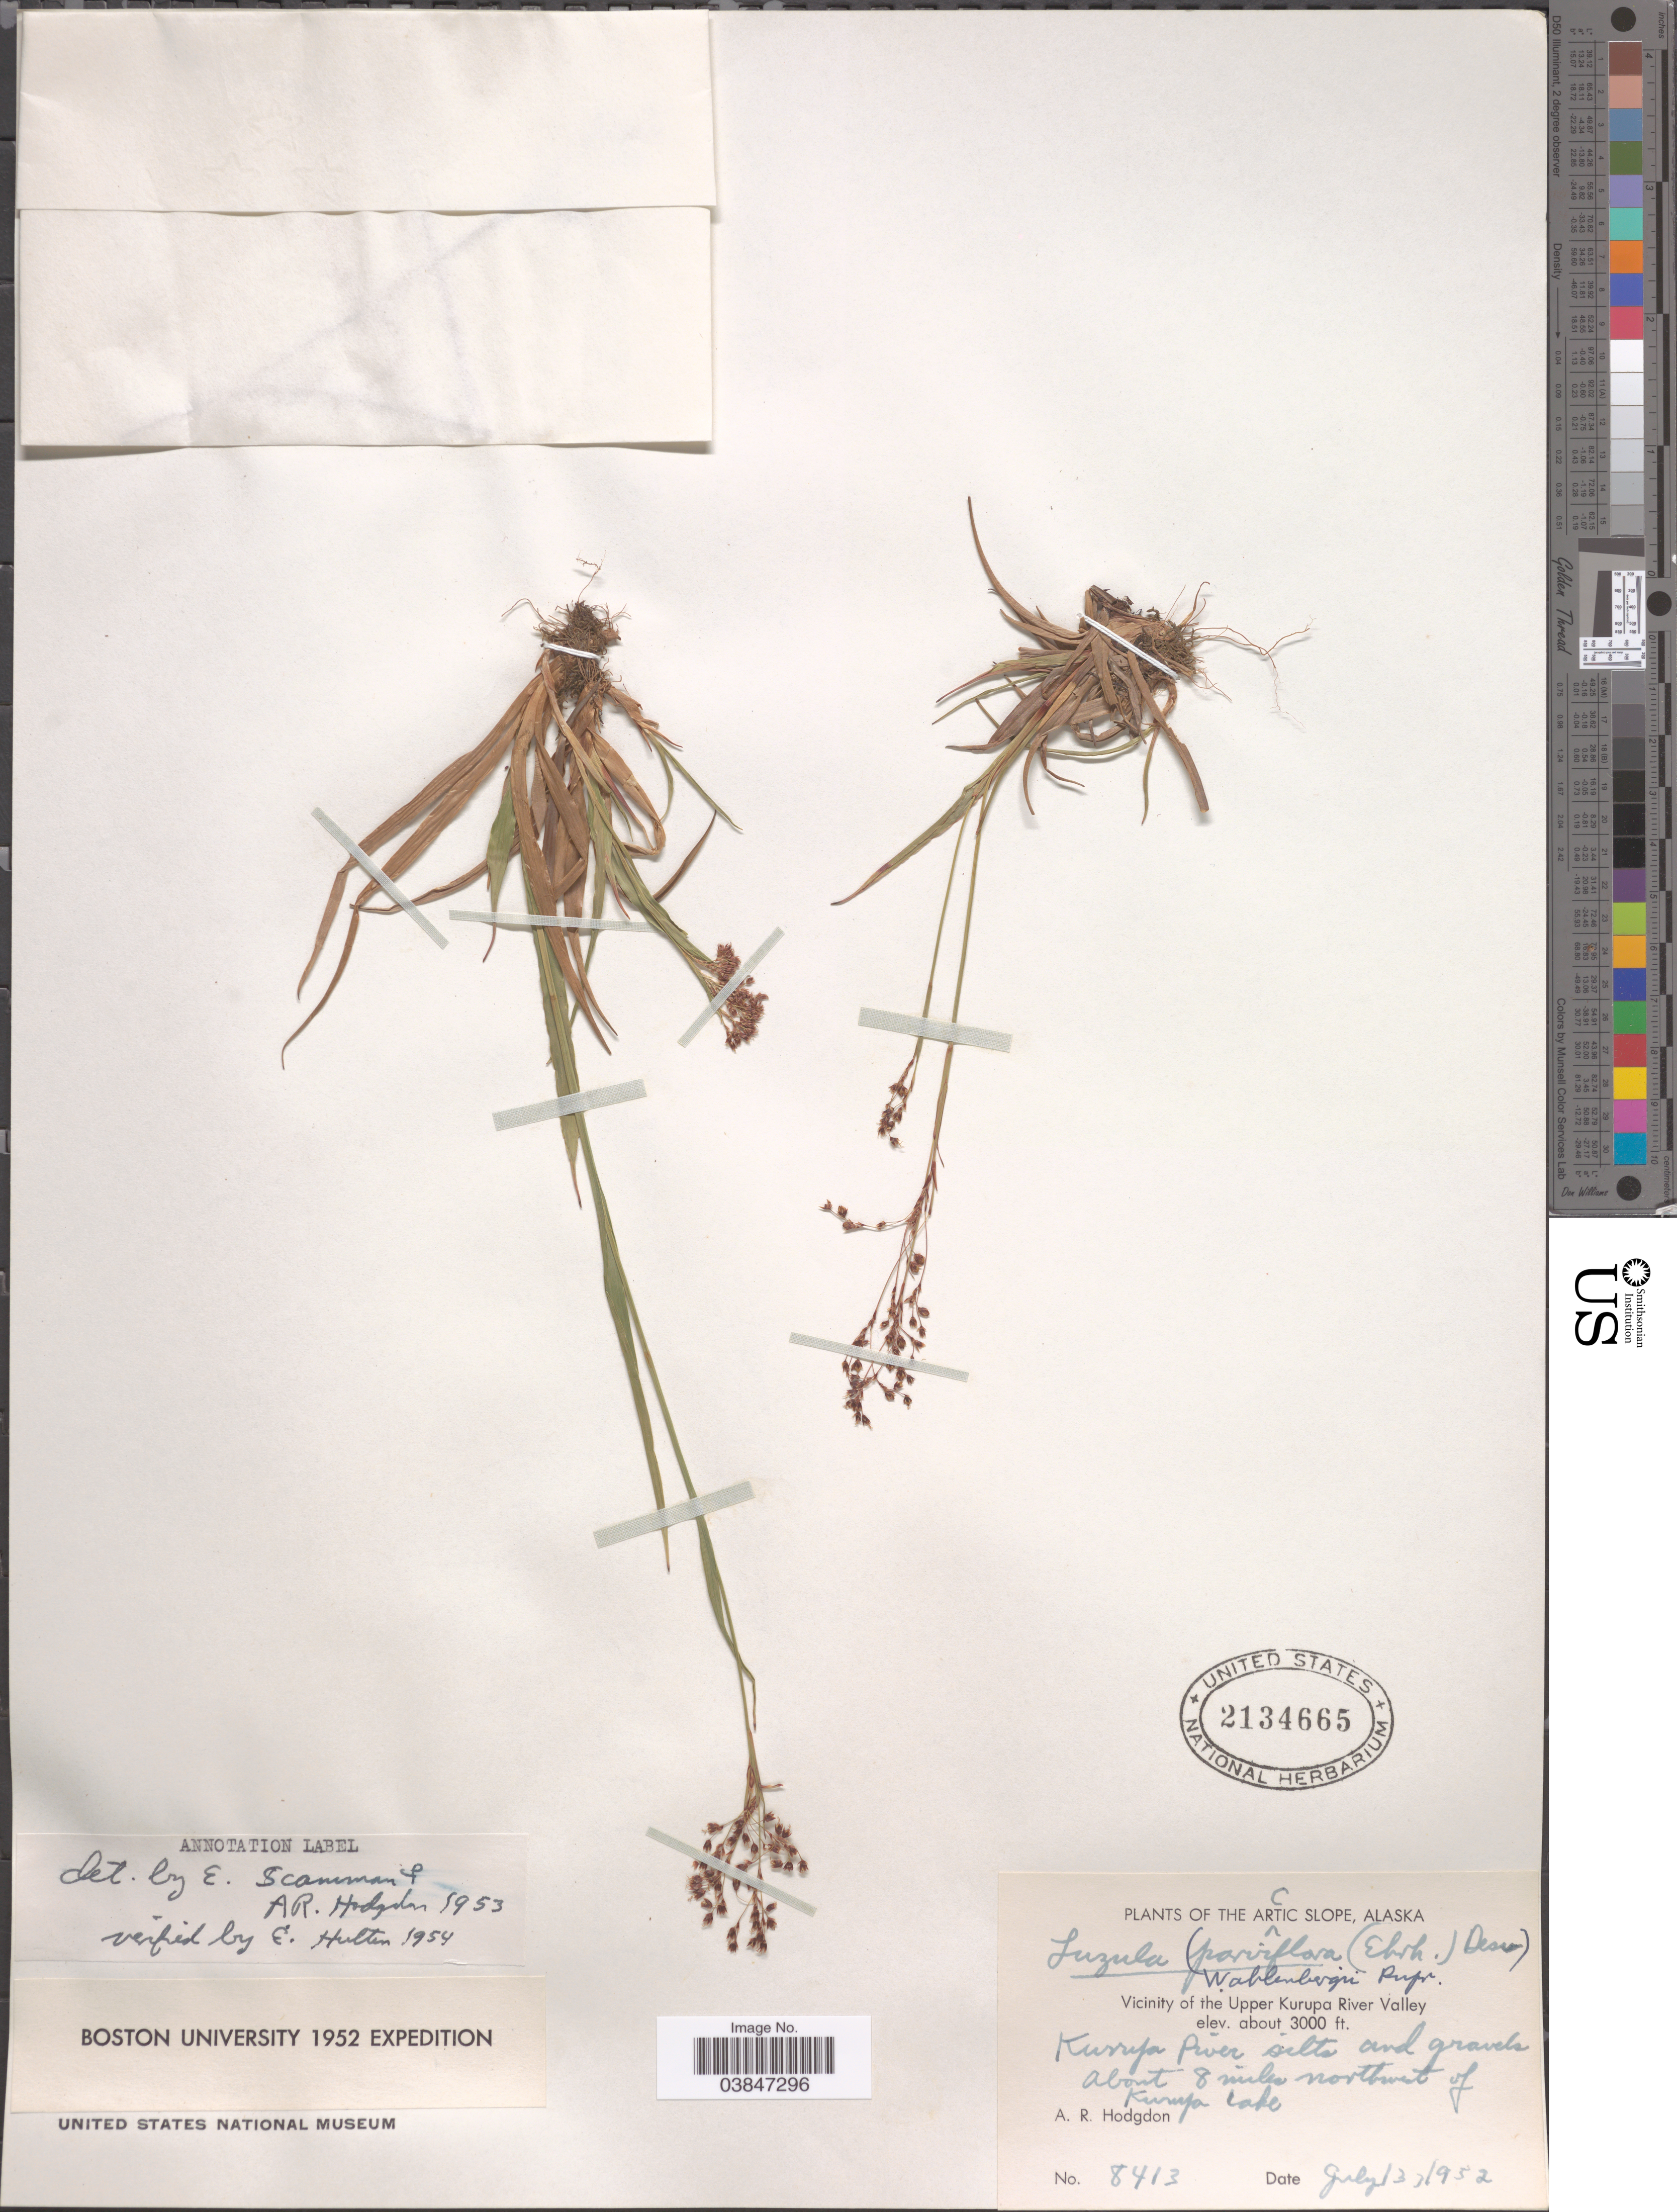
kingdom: Plantae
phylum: Tracheophyta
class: Liliopsida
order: Poales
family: Juncaceae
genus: Luzula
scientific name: Luzula wahlenbergii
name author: Rupr.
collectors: A. R. Hodgdon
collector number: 8413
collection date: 1952-07-13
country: United States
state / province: Alaska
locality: Arctic Slope. Vicinity of the Upper Kurupa River Valley. Kurupa River silts and gravels about 8 miles northwest of Kurupa Lake.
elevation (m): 914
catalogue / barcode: US 2134665